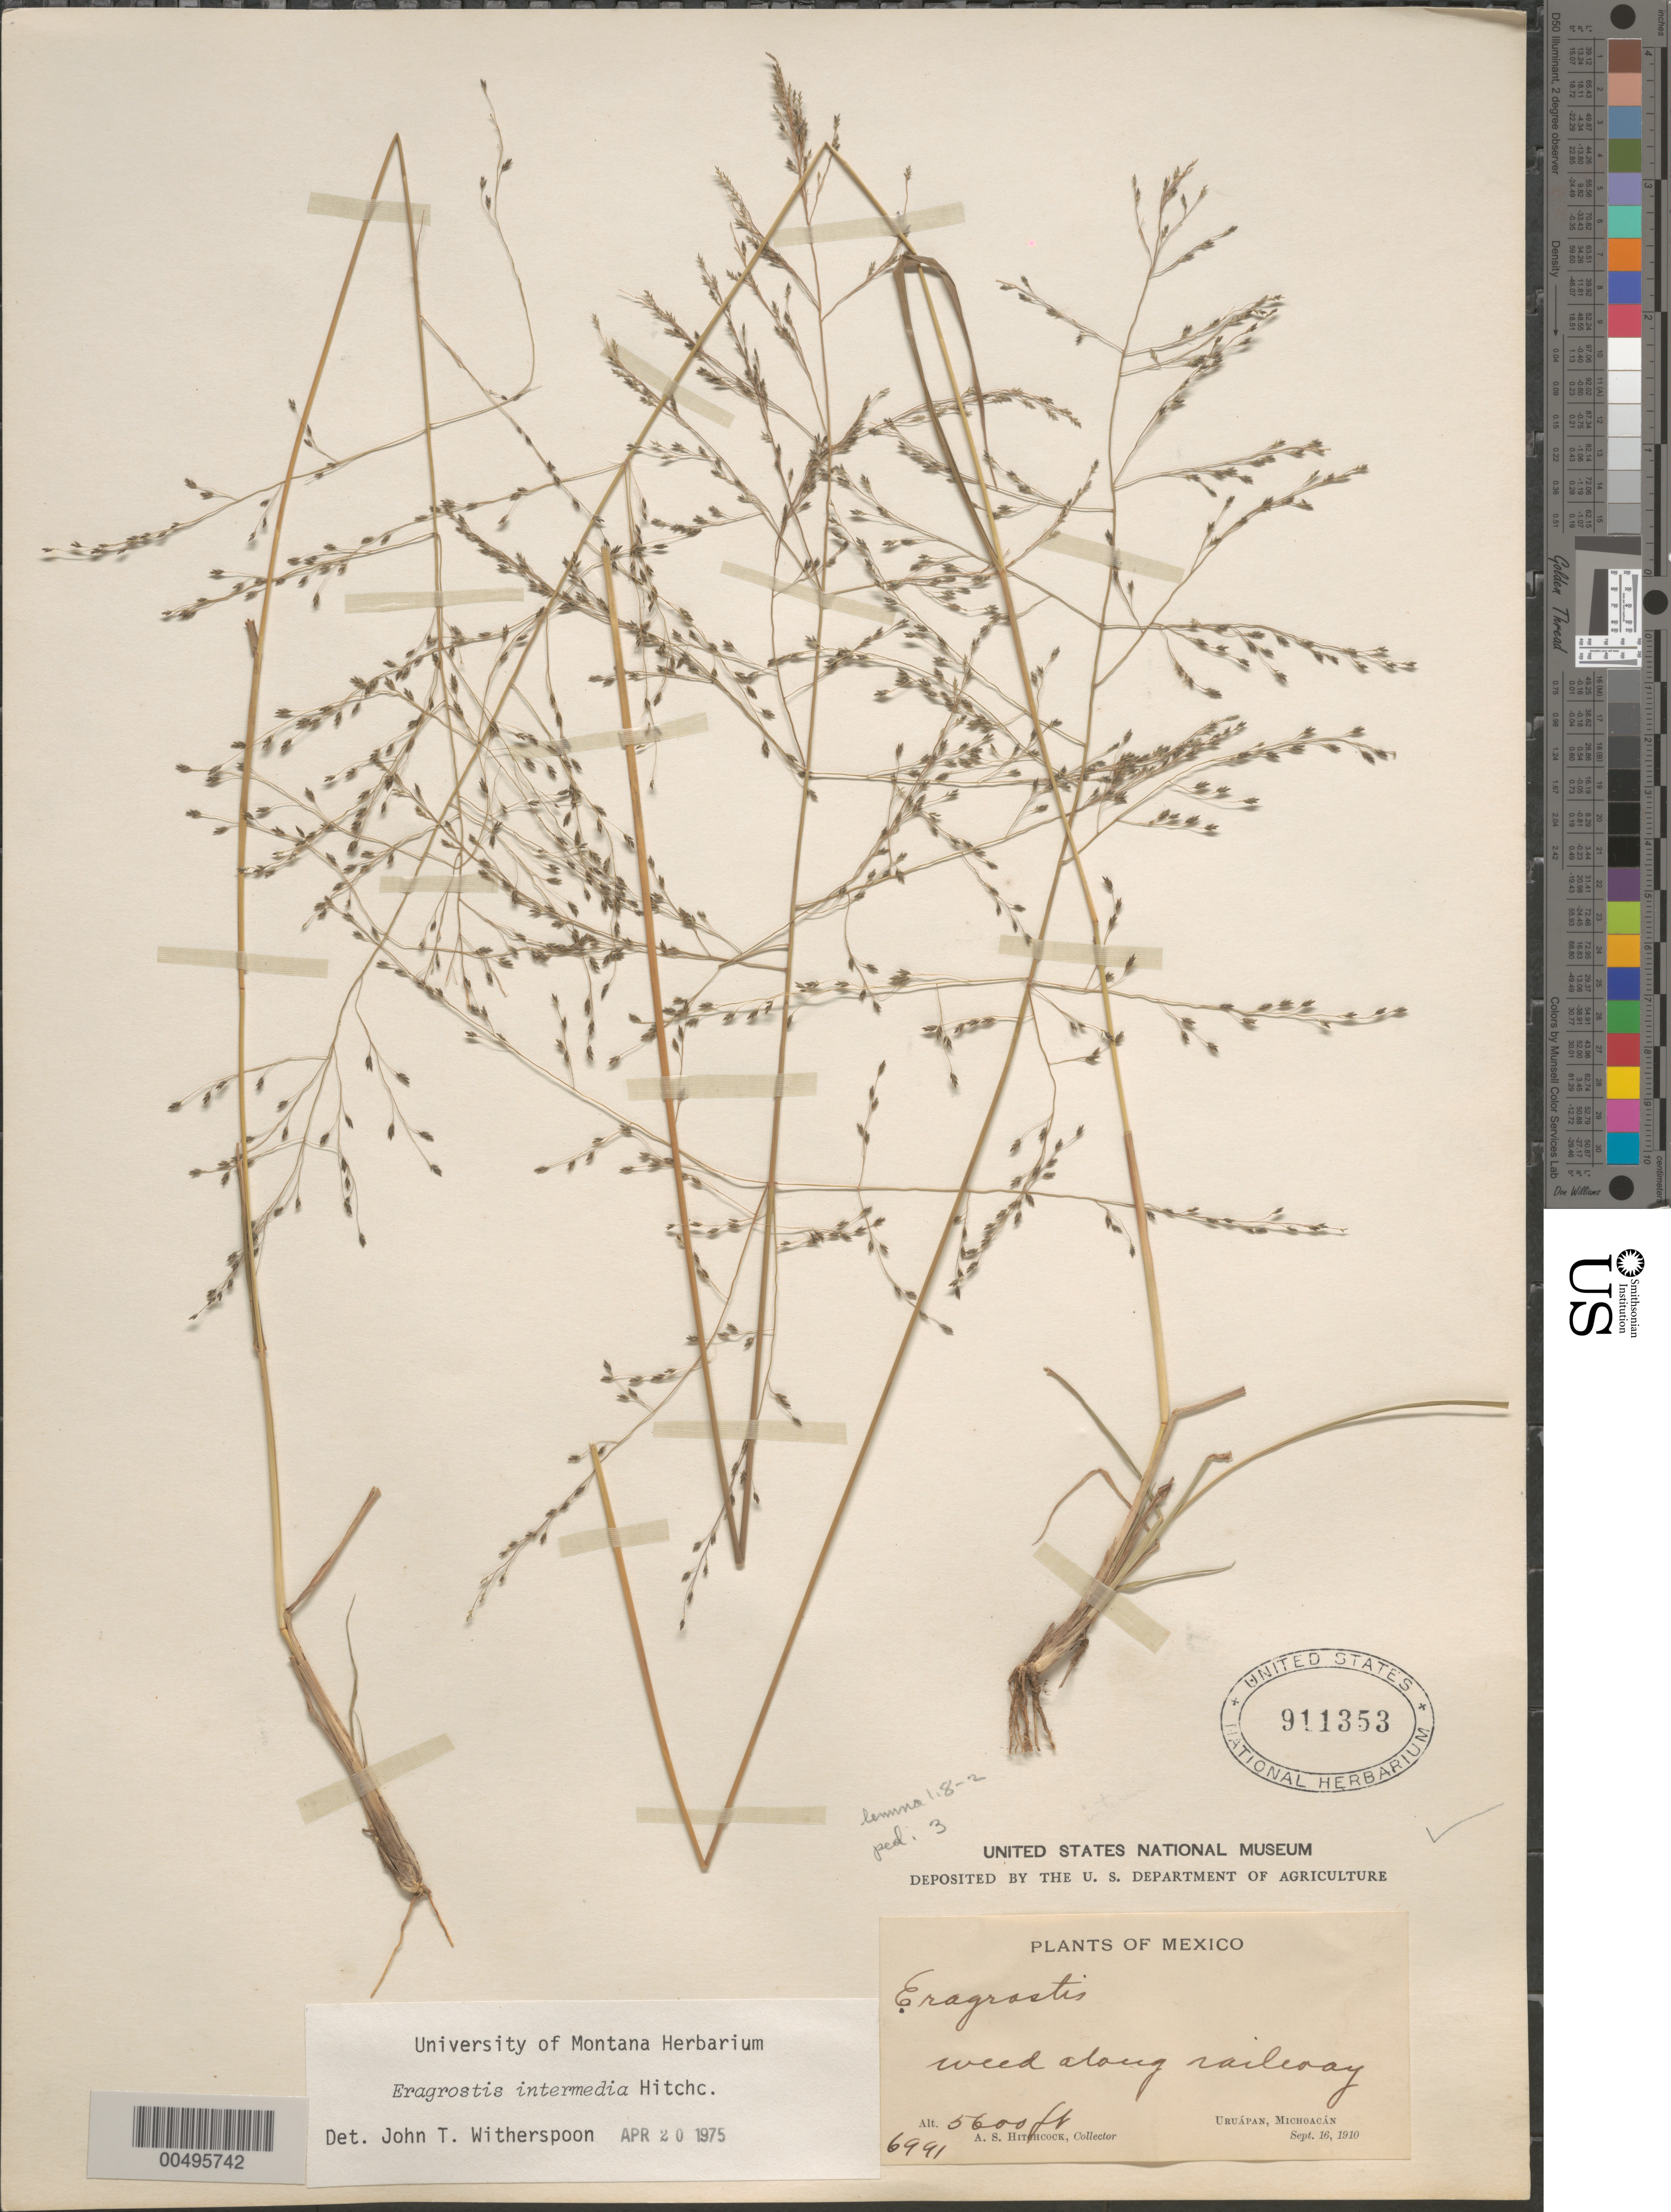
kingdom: Plantae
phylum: Tracheophyta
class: Liliopsida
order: Poales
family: Poaceae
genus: Eragrostis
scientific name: Eragrostis intermedia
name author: Hitchc.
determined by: Witherspoon, John T.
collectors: A. S. Hitchcock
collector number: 6991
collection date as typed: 16 Sep 1910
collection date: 1910-09-16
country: Mexico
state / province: Michoacán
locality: Uruápan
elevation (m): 1707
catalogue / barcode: US 911353